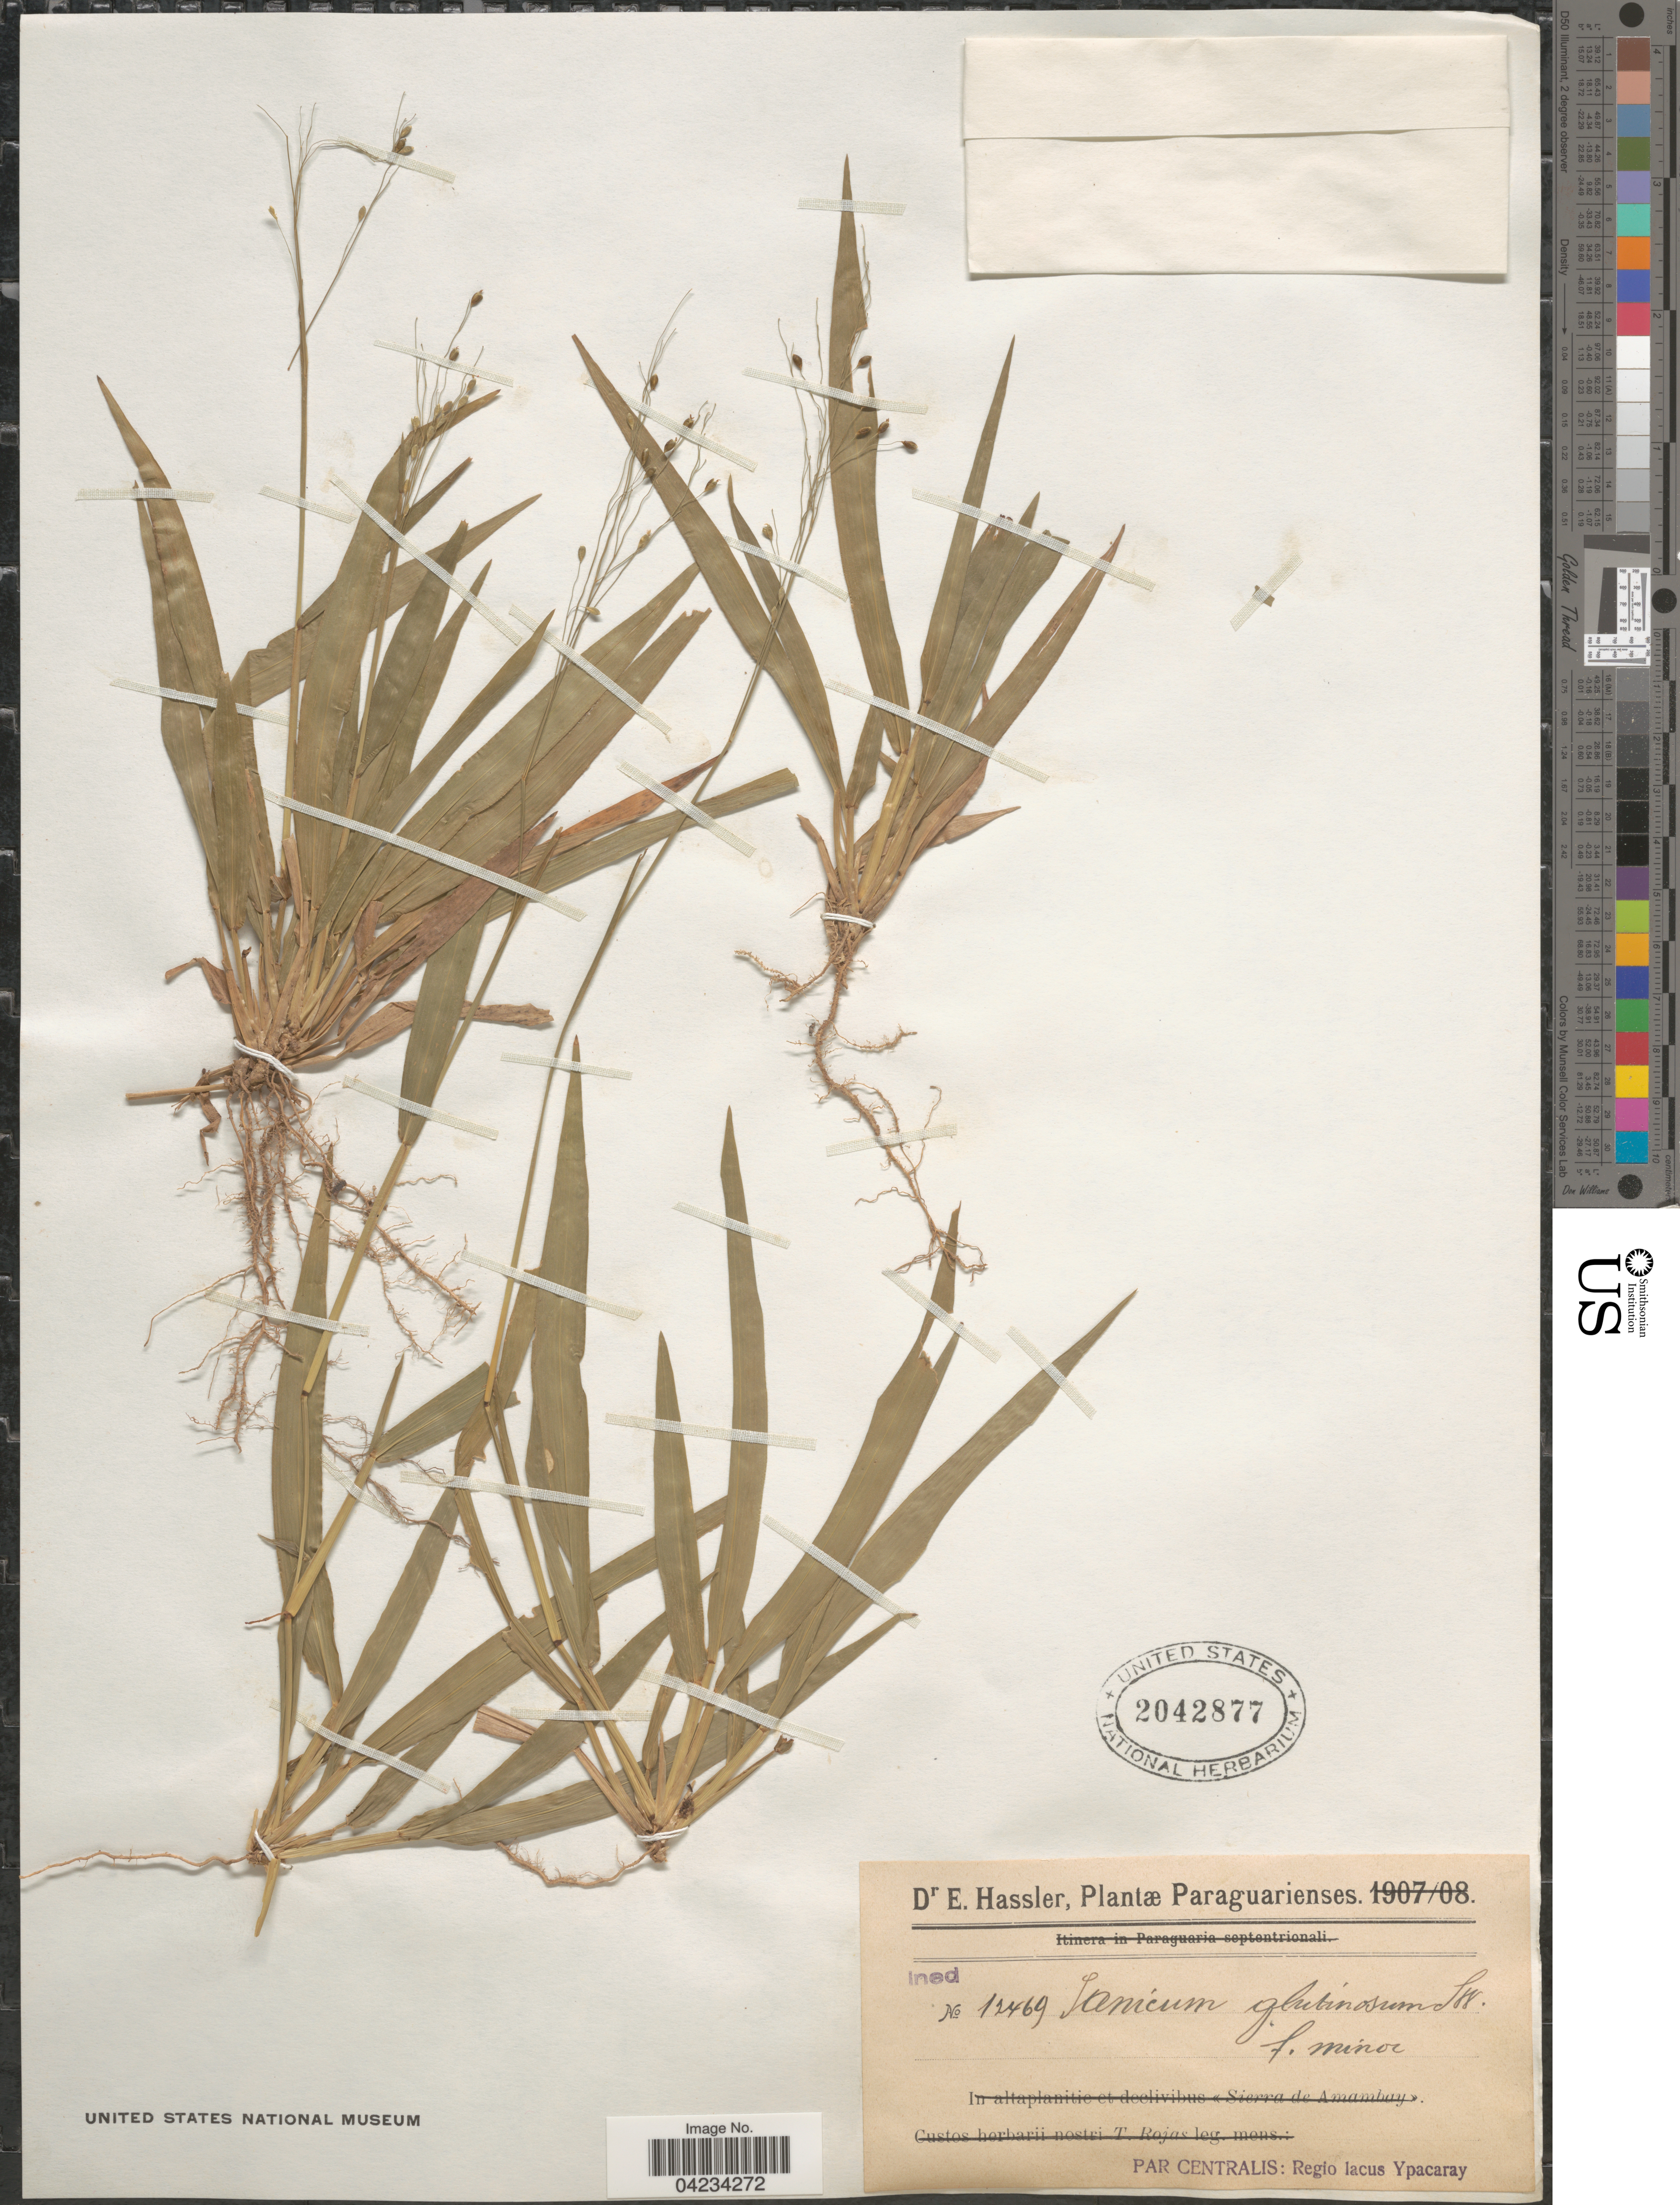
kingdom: Plantae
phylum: Tracheophyta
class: Liliopsida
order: Poales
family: Poaceae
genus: Homolepis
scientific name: Homolepis villaricensis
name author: (Mez) Zuloaga & Soderstr.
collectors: E. Hassler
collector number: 12469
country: Paraguay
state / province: Paraguari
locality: Par Centralis: Regio lacus Ypacaray.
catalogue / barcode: US 2042877